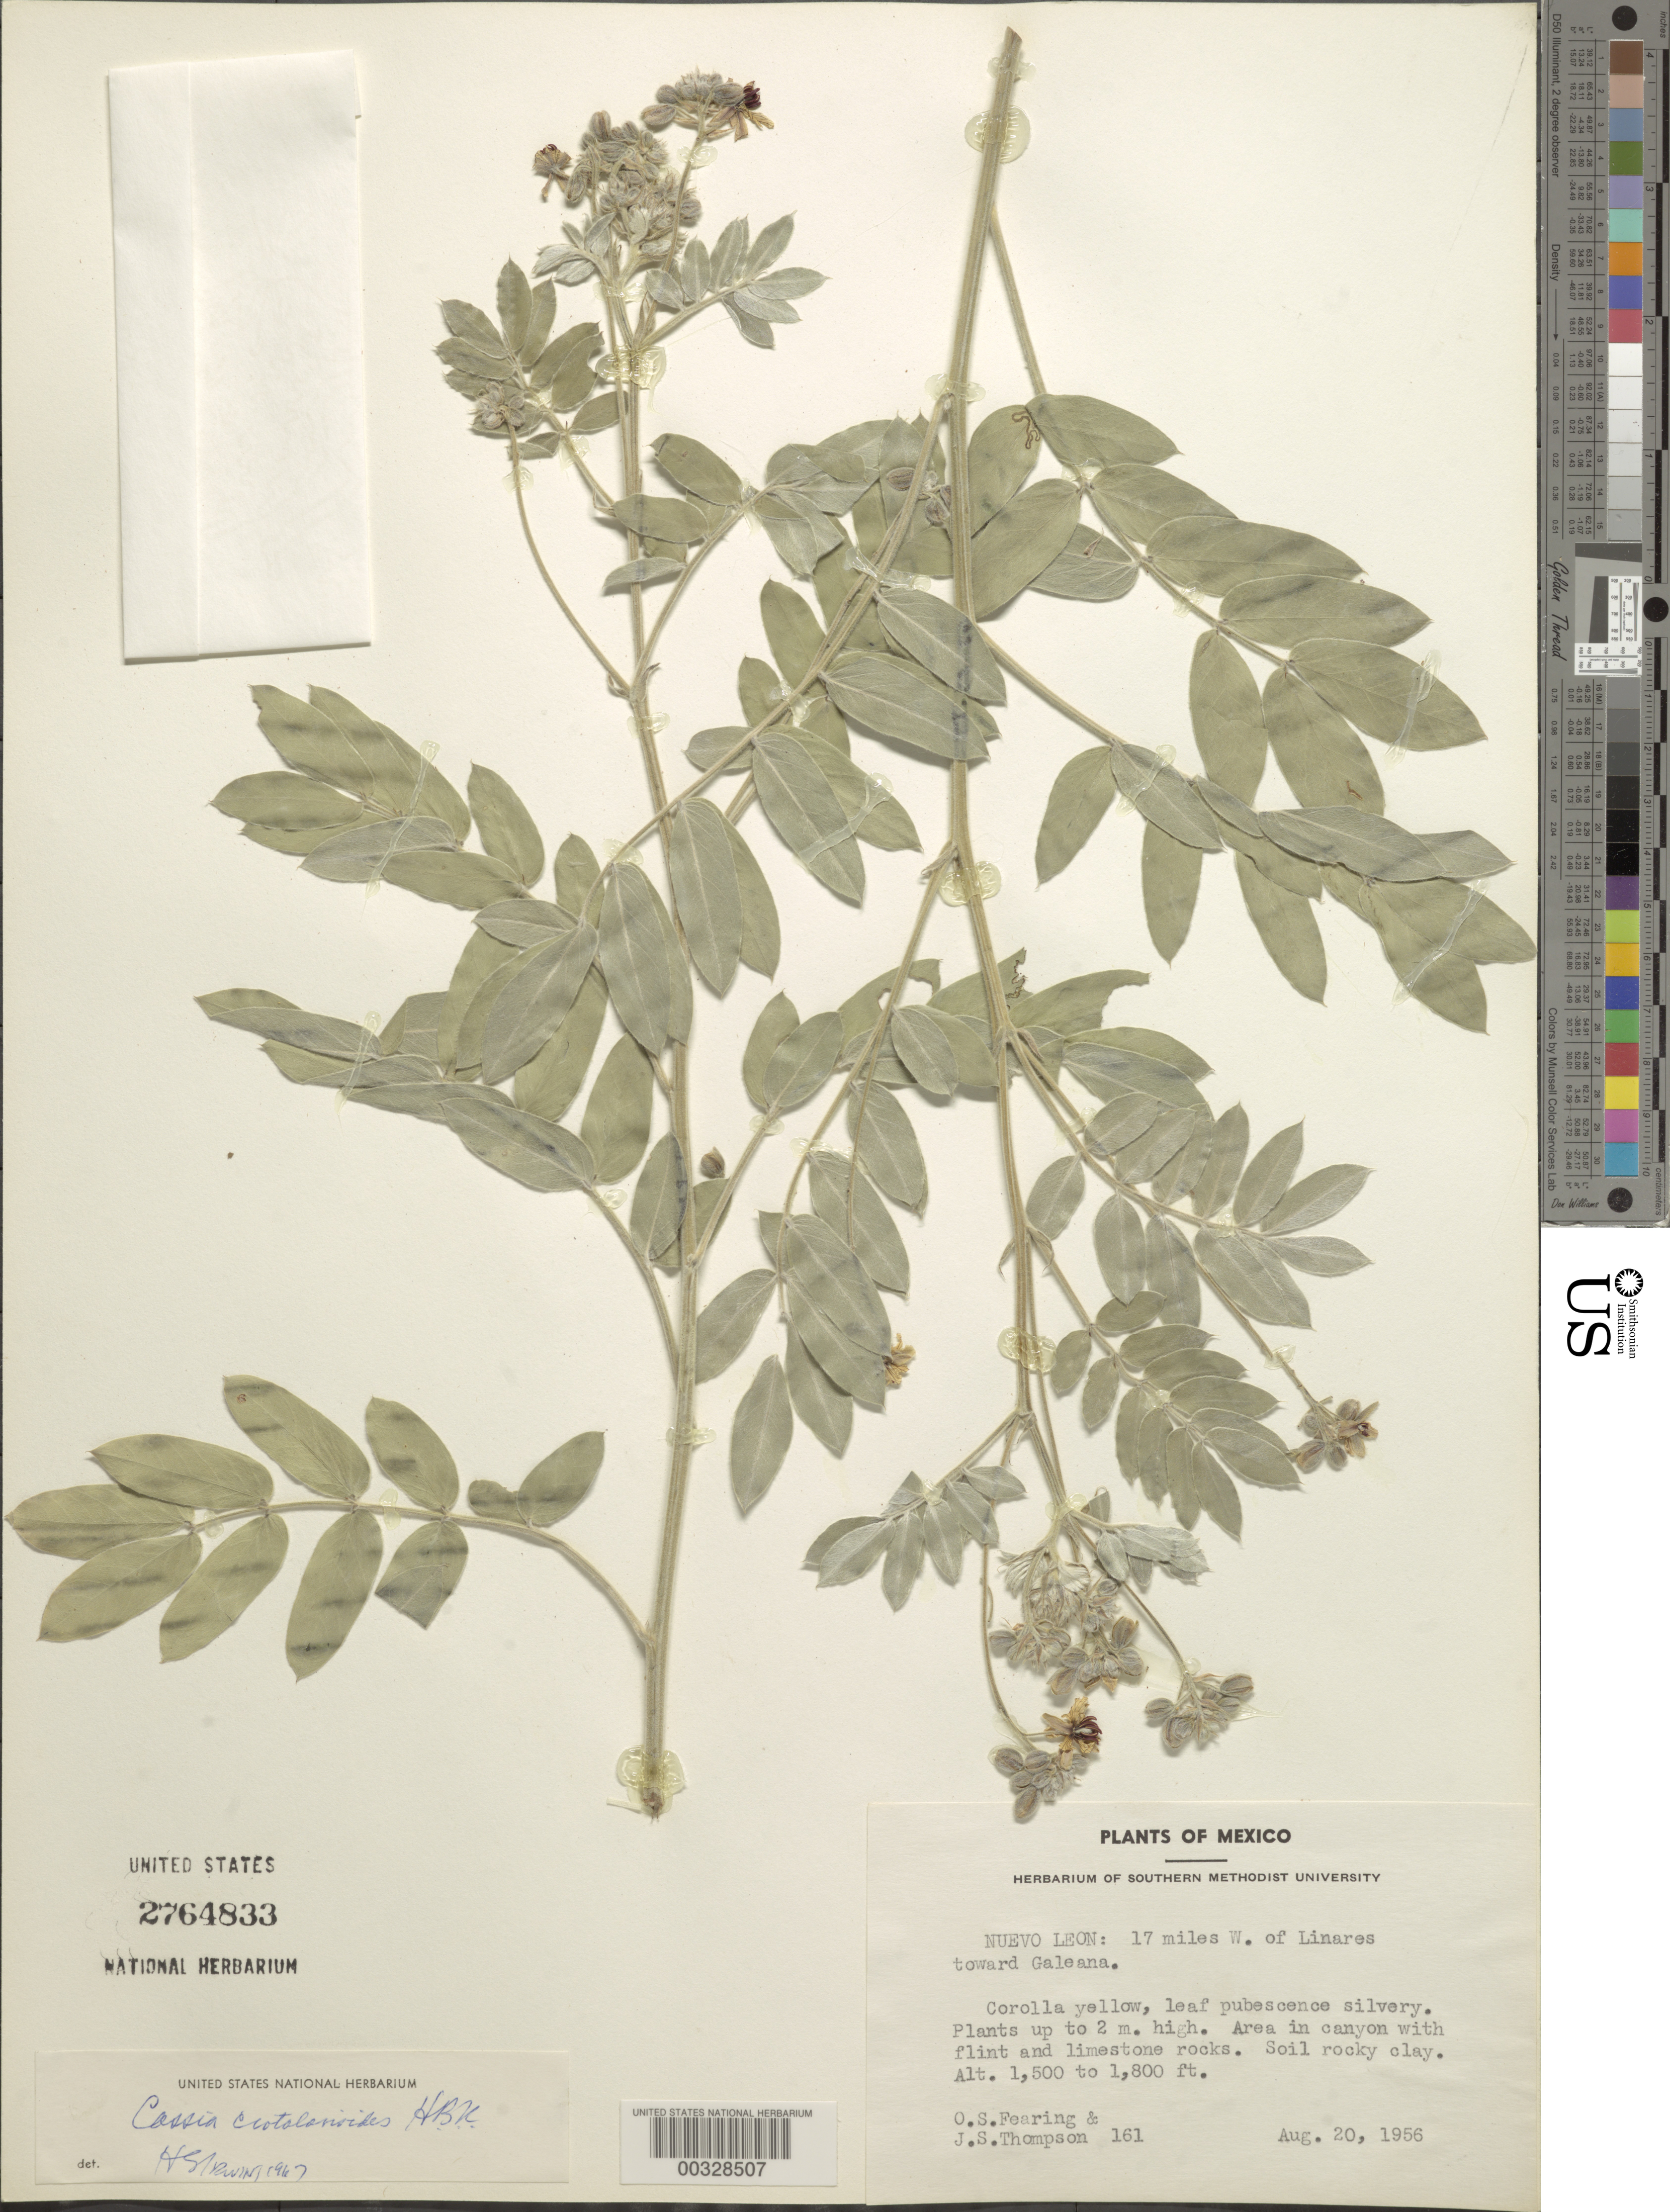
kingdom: Plantae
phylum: Tracheophyta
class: Magnoliopsida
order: Fabales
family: Fabaceae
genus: Senna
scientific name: Senna crotalarioides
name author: (Kunth) H.S. Irwin & Barneby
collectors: O. S. Fearing & J. S. Thompson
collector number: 161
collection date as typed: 20 Aug 1956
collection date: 1956-08-20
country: Mexico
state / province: Nuevo León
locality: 17 mi W of Linares toward Galeana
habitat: Canyon with flint and limestone rocks; soil rocky clay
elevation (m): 457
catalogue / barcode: US 2764833